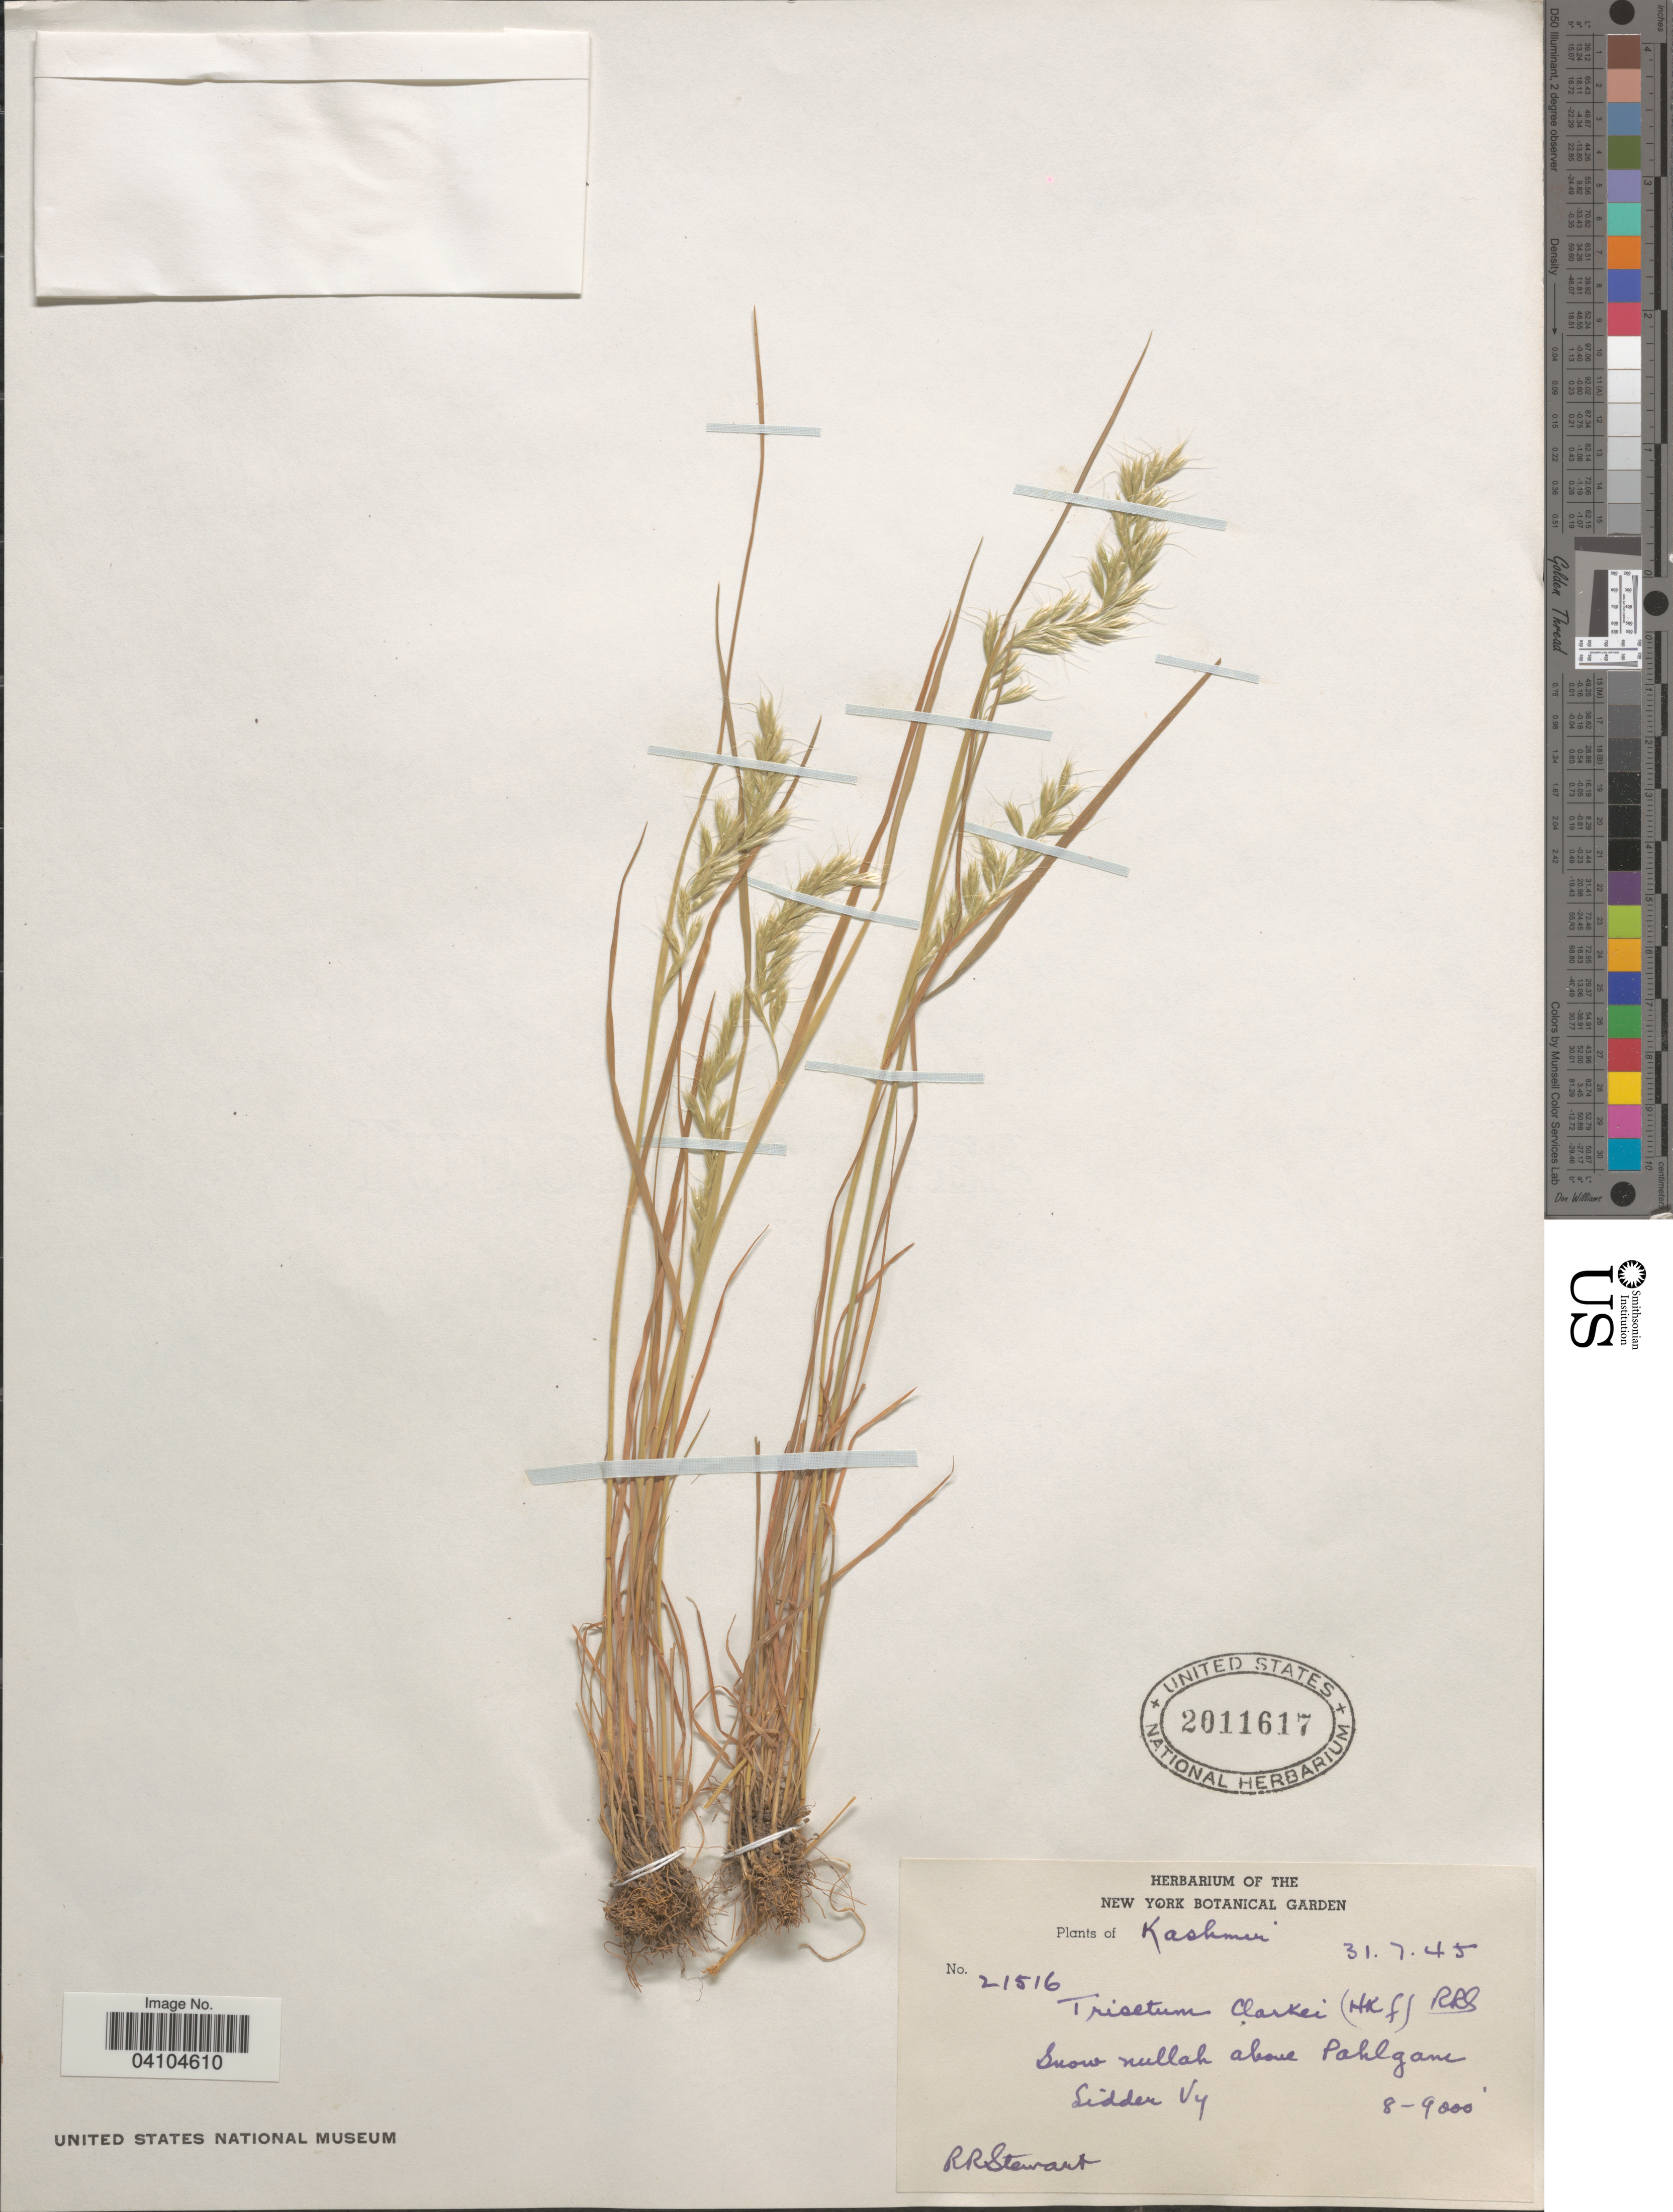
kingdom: Plantae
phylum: Tracheophyta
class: Liliopsida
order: Poales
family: Poaceae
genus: Koeleria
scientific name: Koeleria spicata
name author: (L.) Barberá et al.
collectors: R. Stewart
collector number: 21516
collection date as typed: Transcribed d/m/y: 31/7/45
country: India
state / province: Jammu and Kashmir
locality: Kashmir. Snow nullah above Pahlgam, Sidder Vy.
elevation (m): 2438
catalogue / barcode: US 2011617